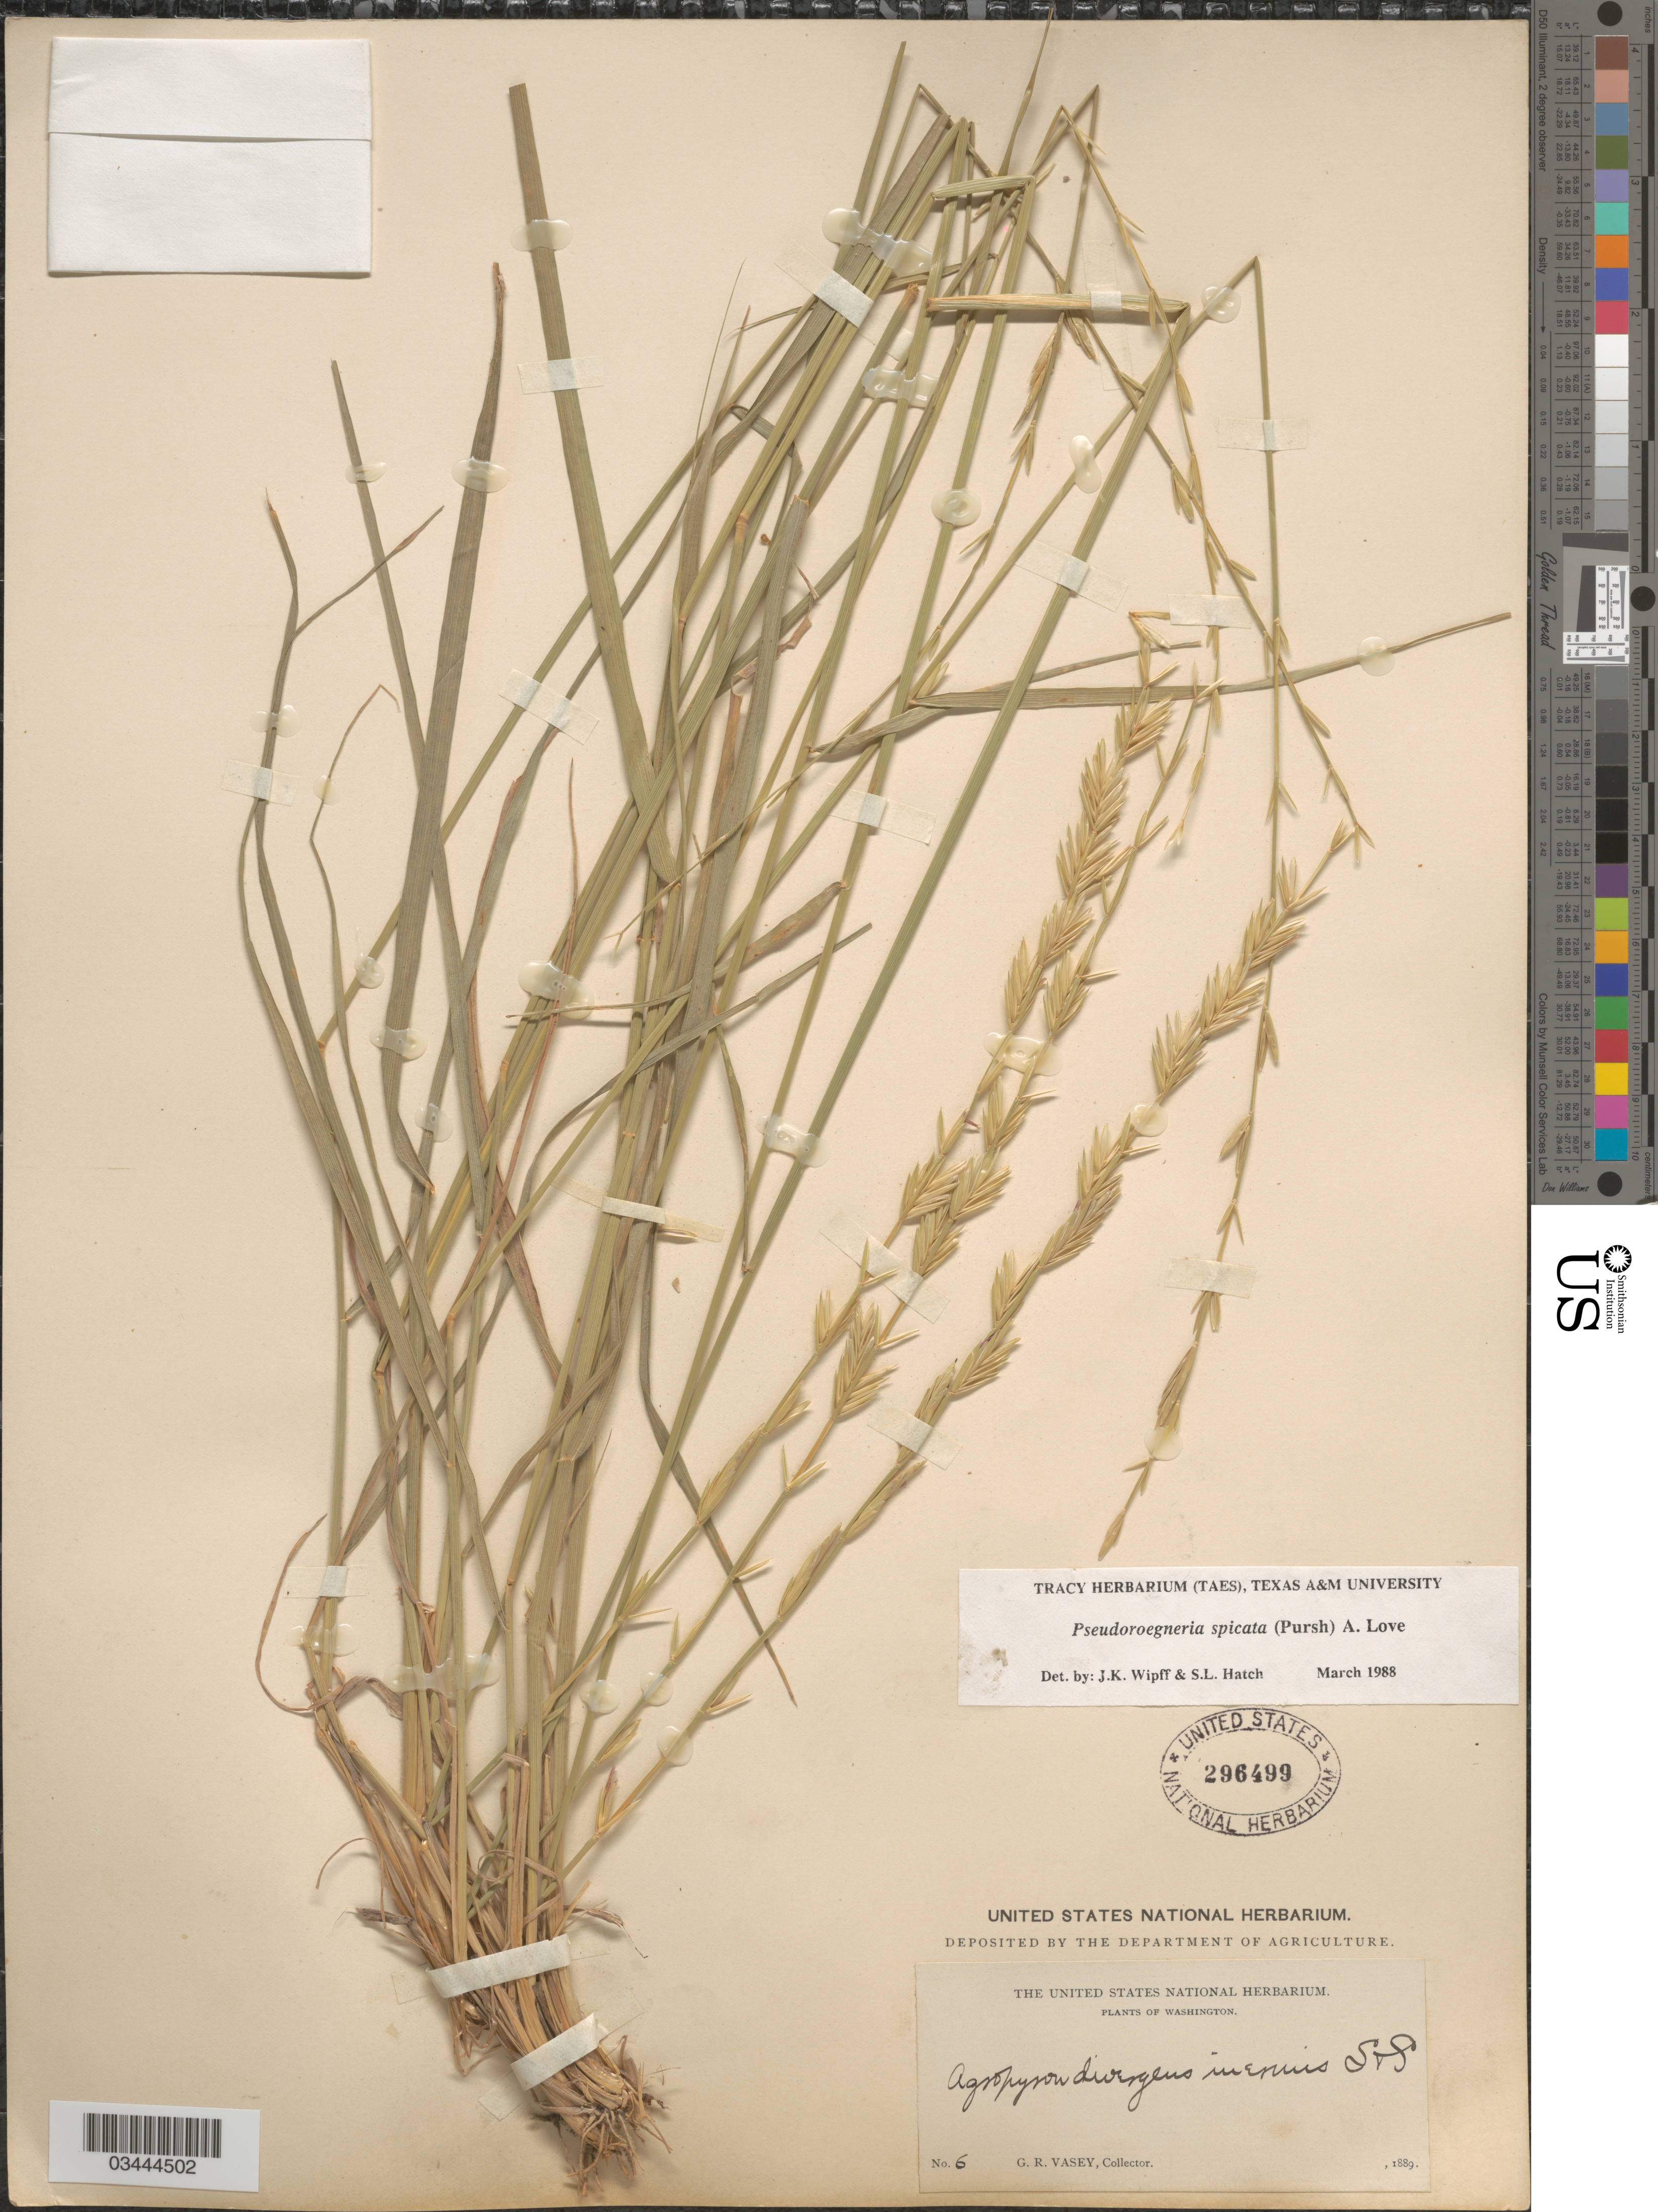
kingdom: Plantae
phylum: Tracheophyta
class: Liliopsida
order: Poales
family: Poaceae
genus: Pseudoroegneria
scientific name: Pseudoroegneria spicata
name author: (Pursh) Á. Löve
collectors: G. R. Vasey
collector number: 6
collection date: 1889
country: United States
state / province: Washington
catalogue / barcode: US 296499